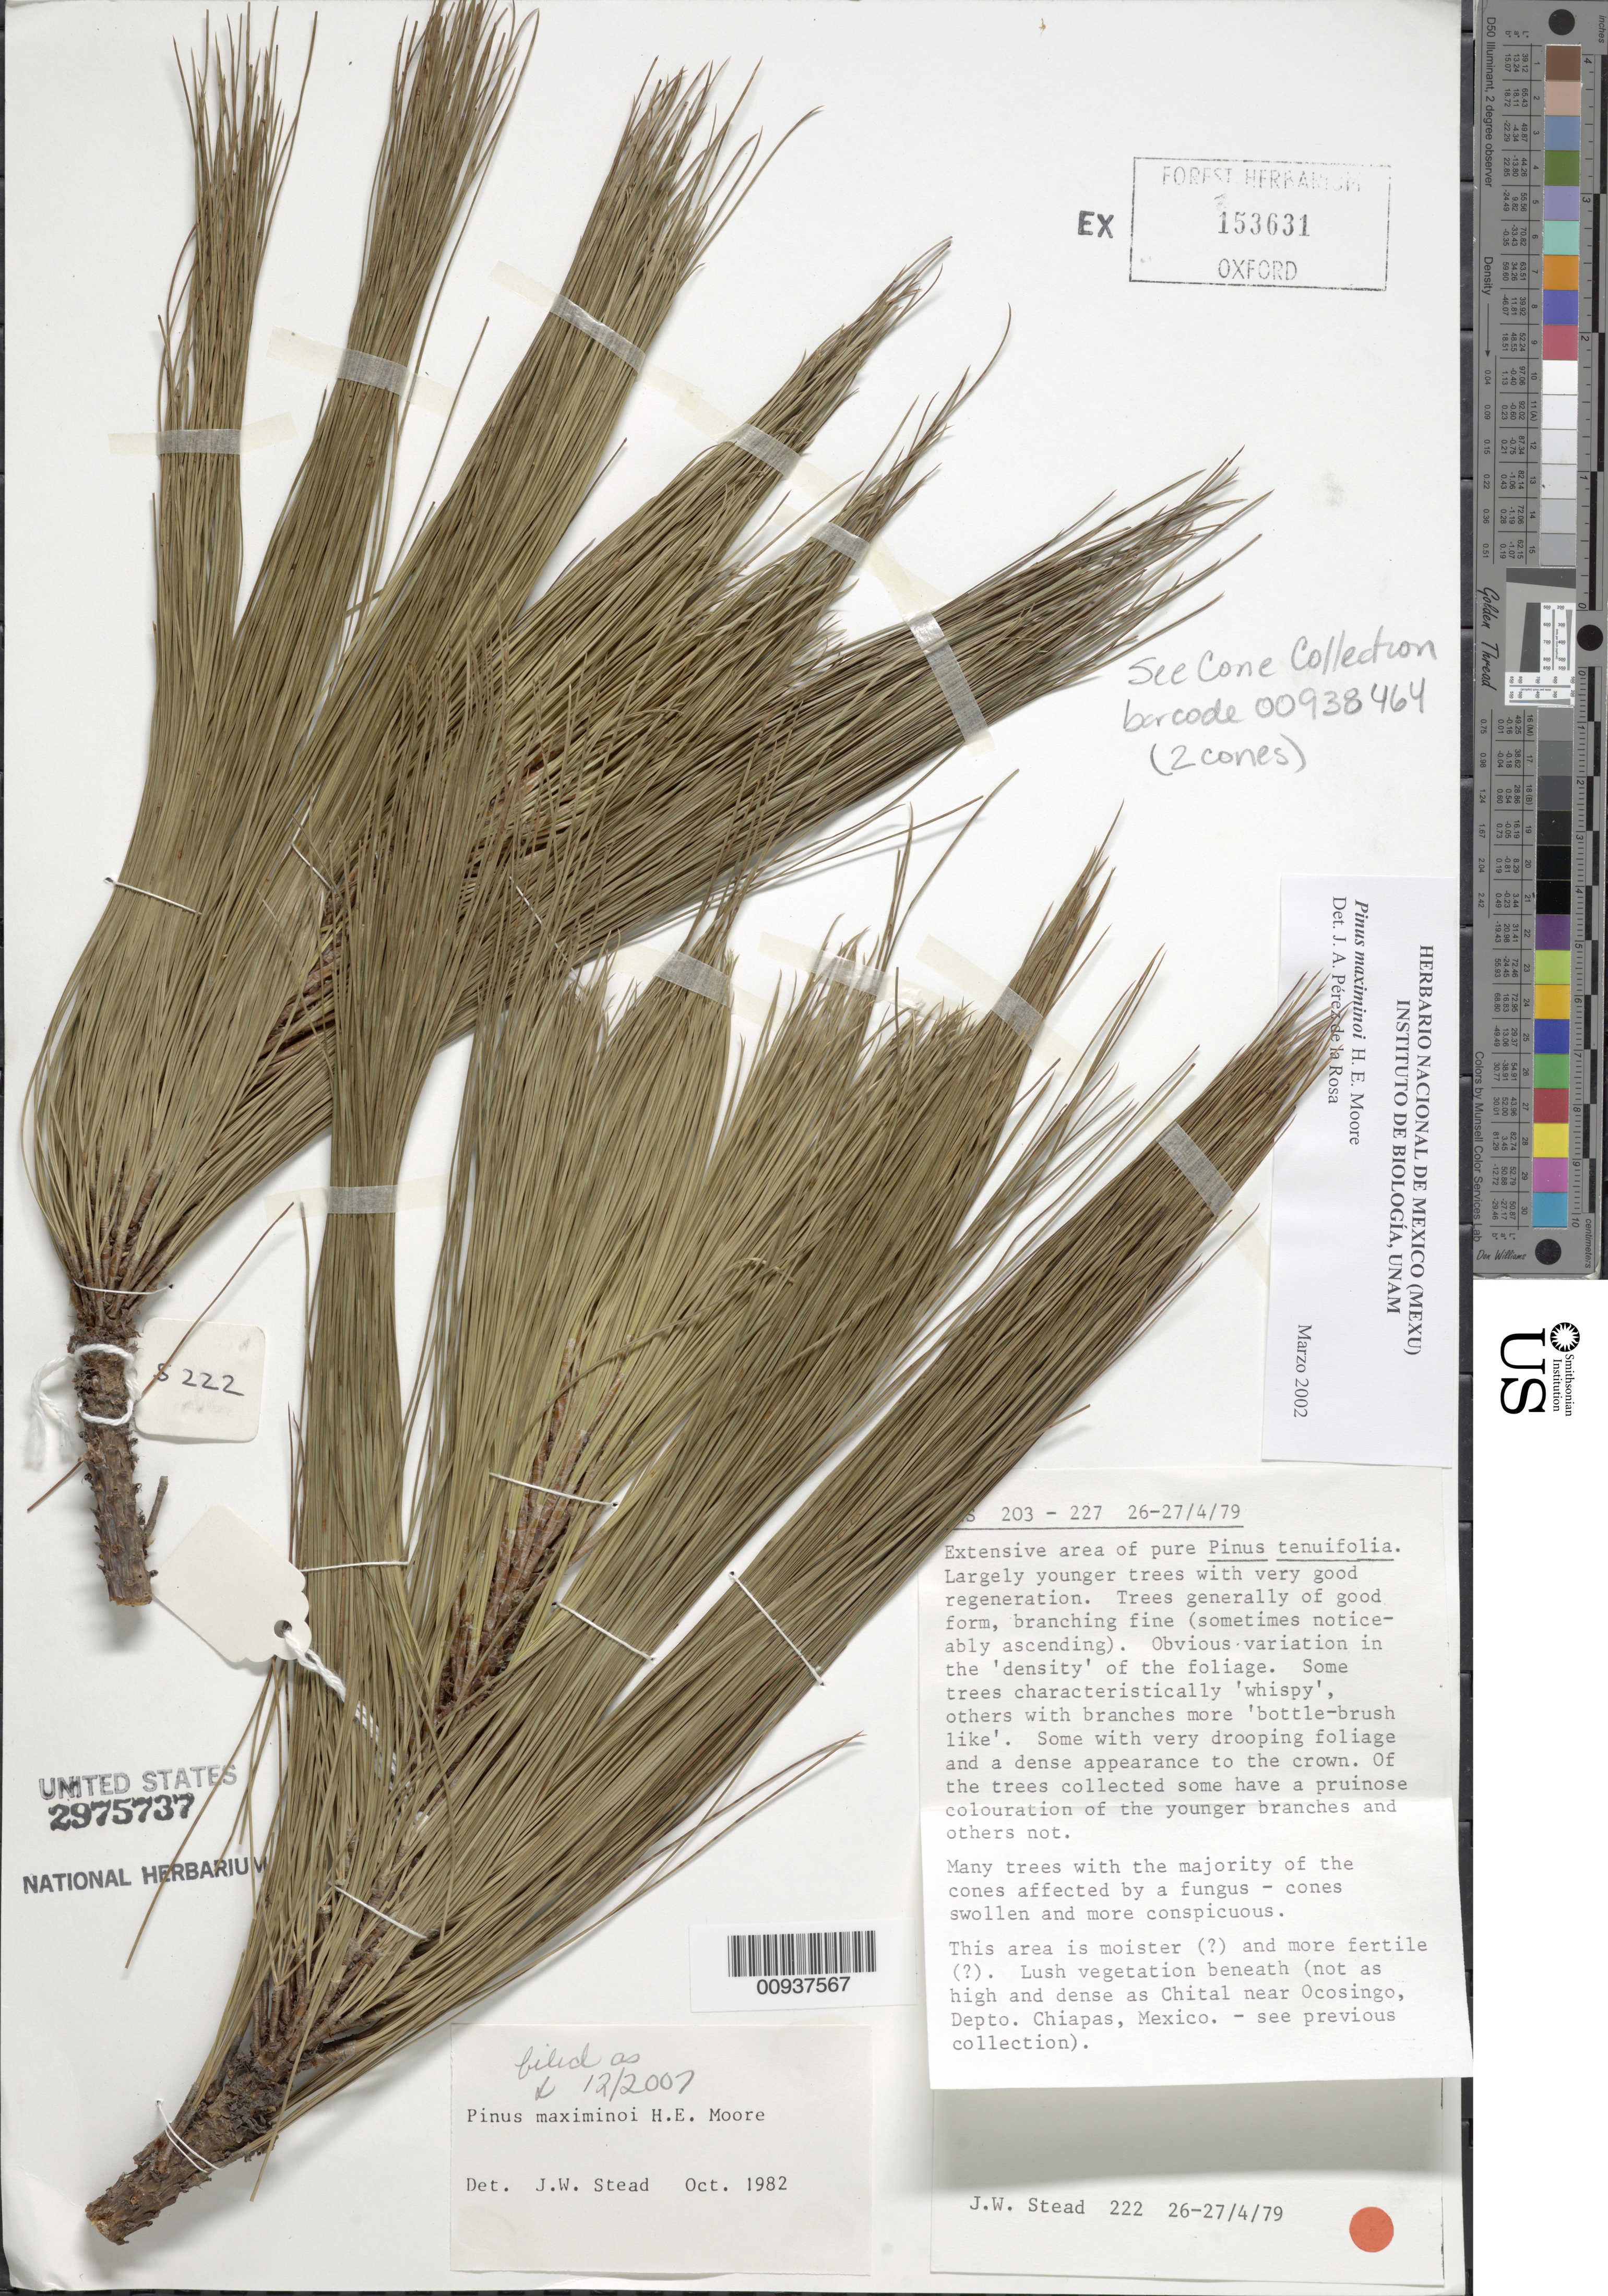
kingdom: Plantae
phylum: Tracheophyta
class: Pinopsida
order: Pinales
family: Pinaceae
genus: Pinus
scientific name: Pinus maximinoi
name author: H.E. Moore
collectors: J. Stead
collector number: S222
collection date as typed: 26 Apr 1979 to 27 Apr 1979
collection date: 1979-04-26/1979-04-27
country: Guatemala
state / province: Sacatepéquez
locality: At Finca San José Ocaña (prop. R. Sanchez Lasso), beyond Cruz Blanca (which is east of San Juan Sacatepéquez).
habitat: Extensive area of pure Pinus tenuifolia. This area is moister (?) and more fertile (?). Lush vegetation beneath (not as high and dense as Chital near Ocosingo - see previous collection).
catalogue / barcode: US 2975737